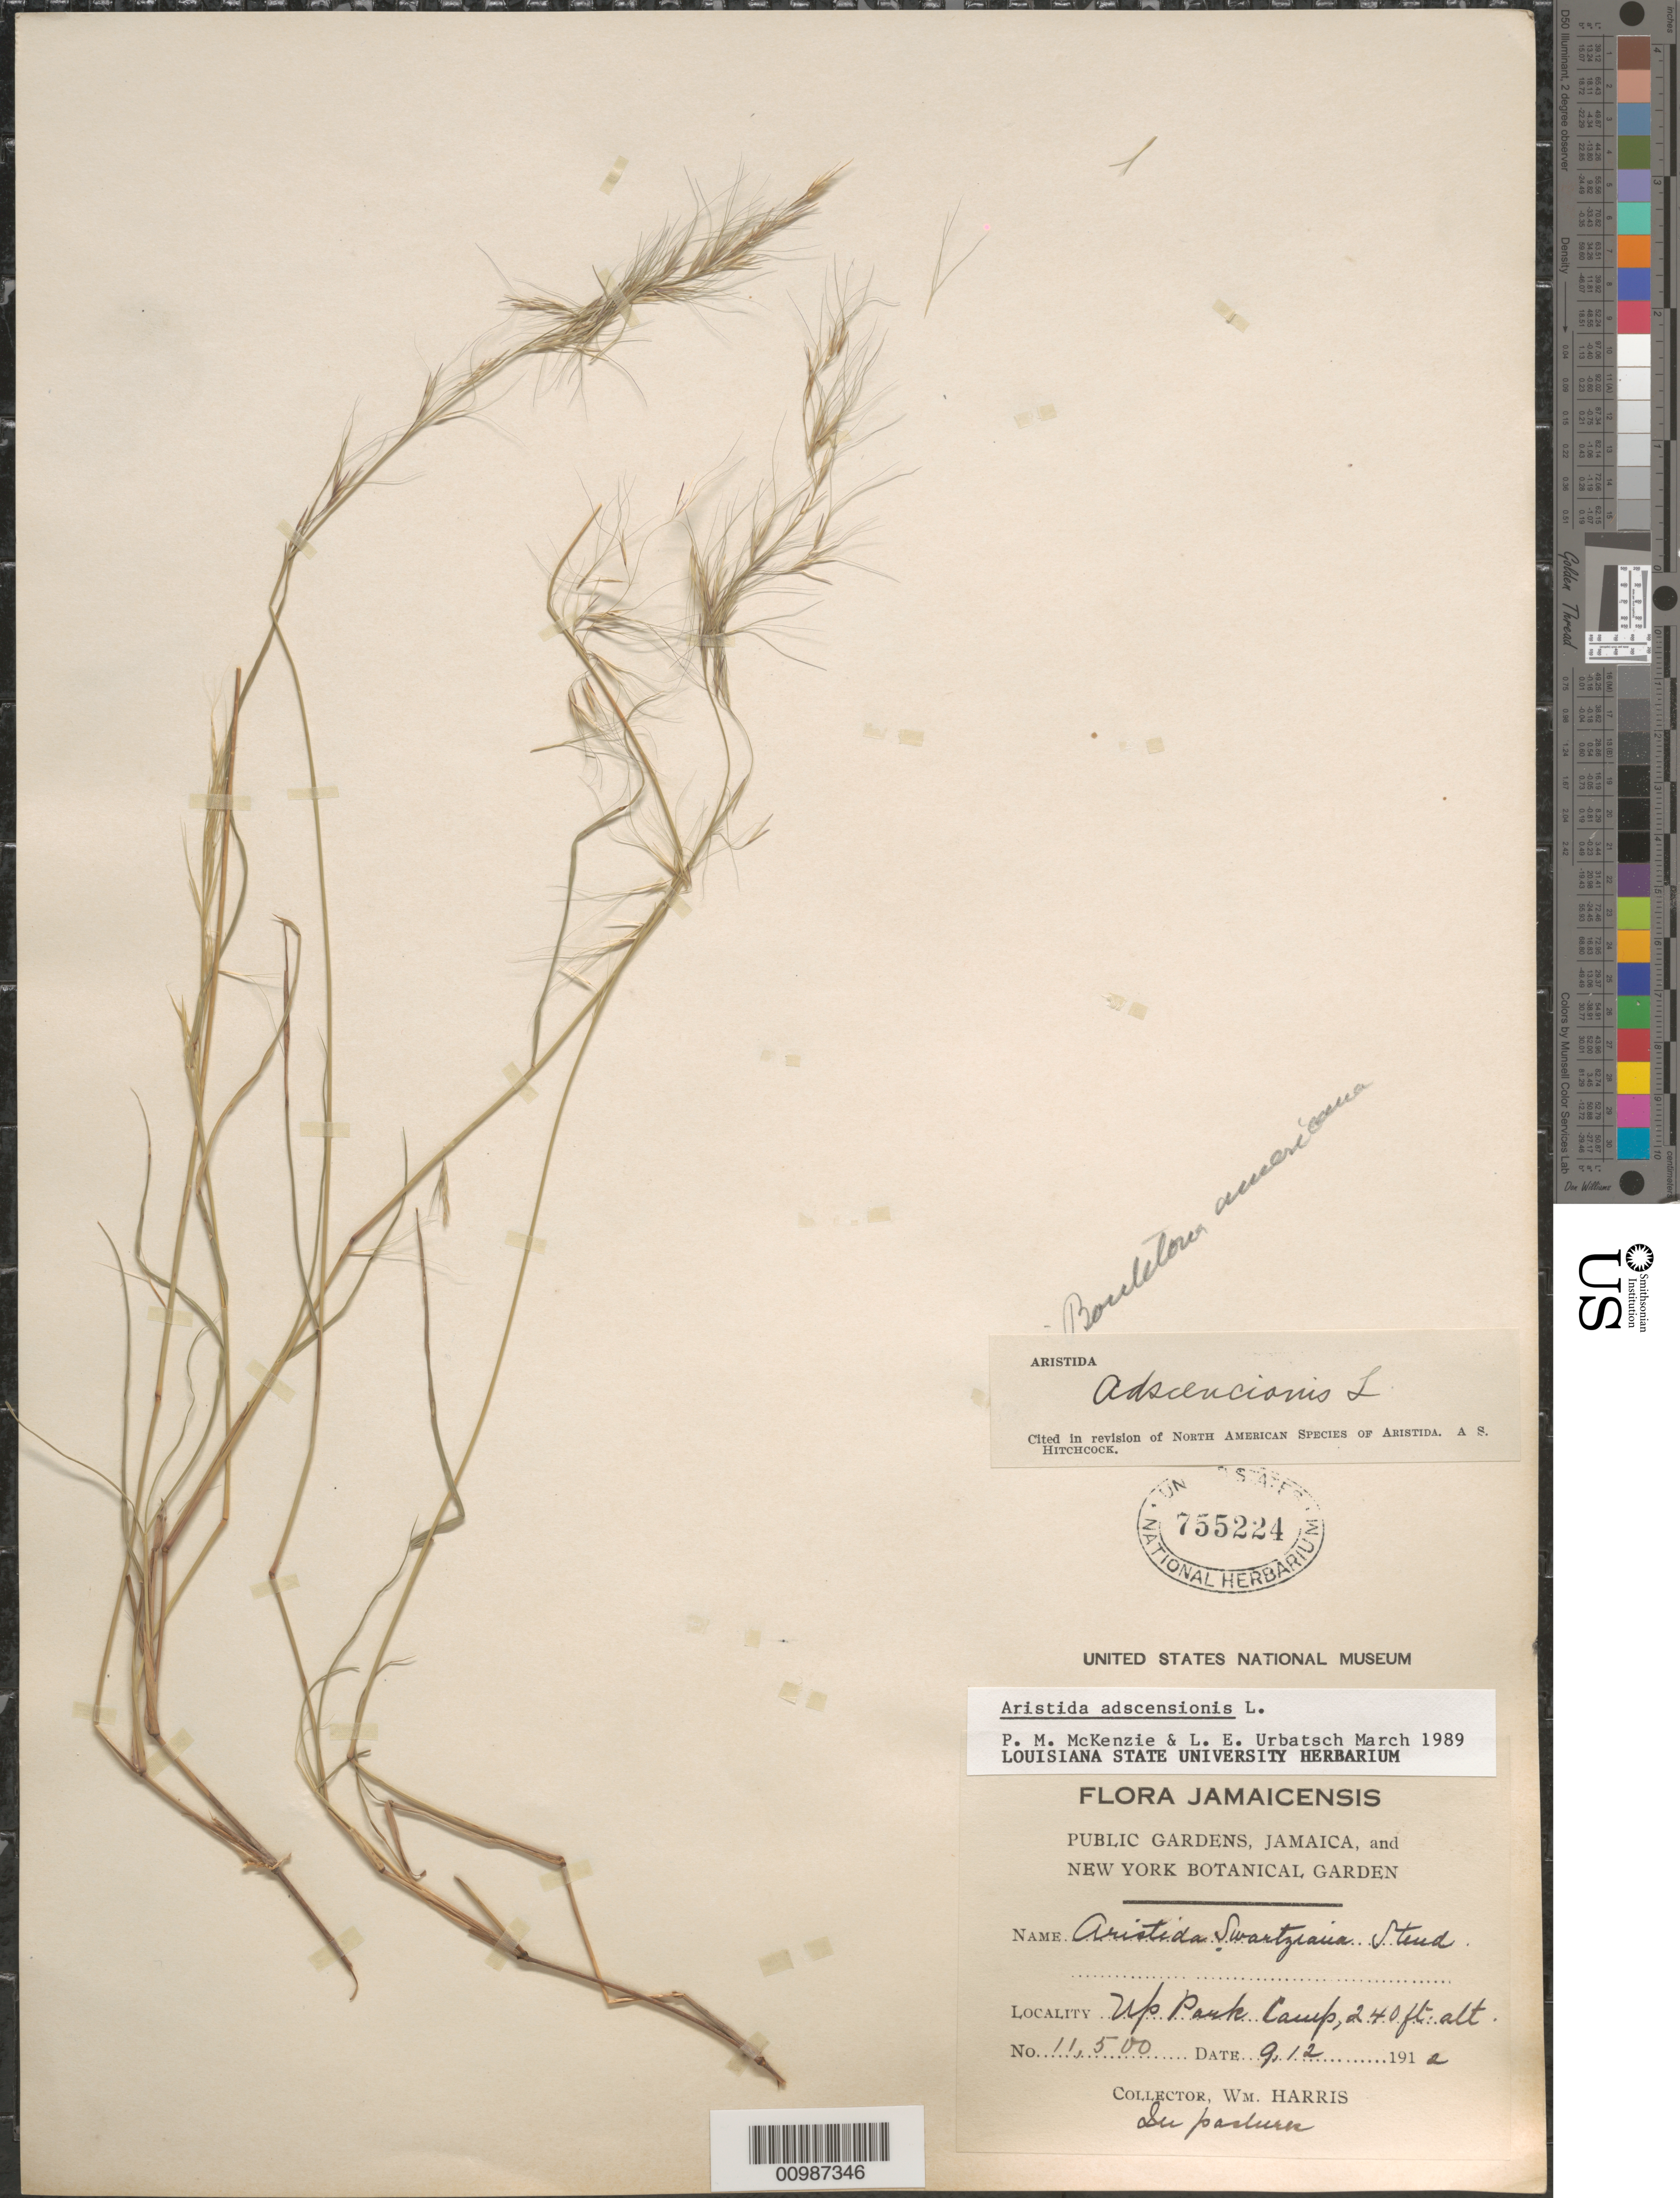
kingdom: Plantae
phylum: Tracheophyta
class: Liliopsida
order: Poales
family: Poaceae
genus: Aristida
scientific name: Aristida adscensionis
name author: L.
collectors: W. H. Harris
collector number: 11500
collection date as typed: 12 Sep 1912 or 09 Dec 1912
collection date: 1912-09-12 or 1912-12-09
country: Jamaica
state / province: Kingston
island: Jamaica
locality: Up Park Camp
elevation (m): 73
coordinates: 0 N, 0 E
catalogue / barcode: US 755224